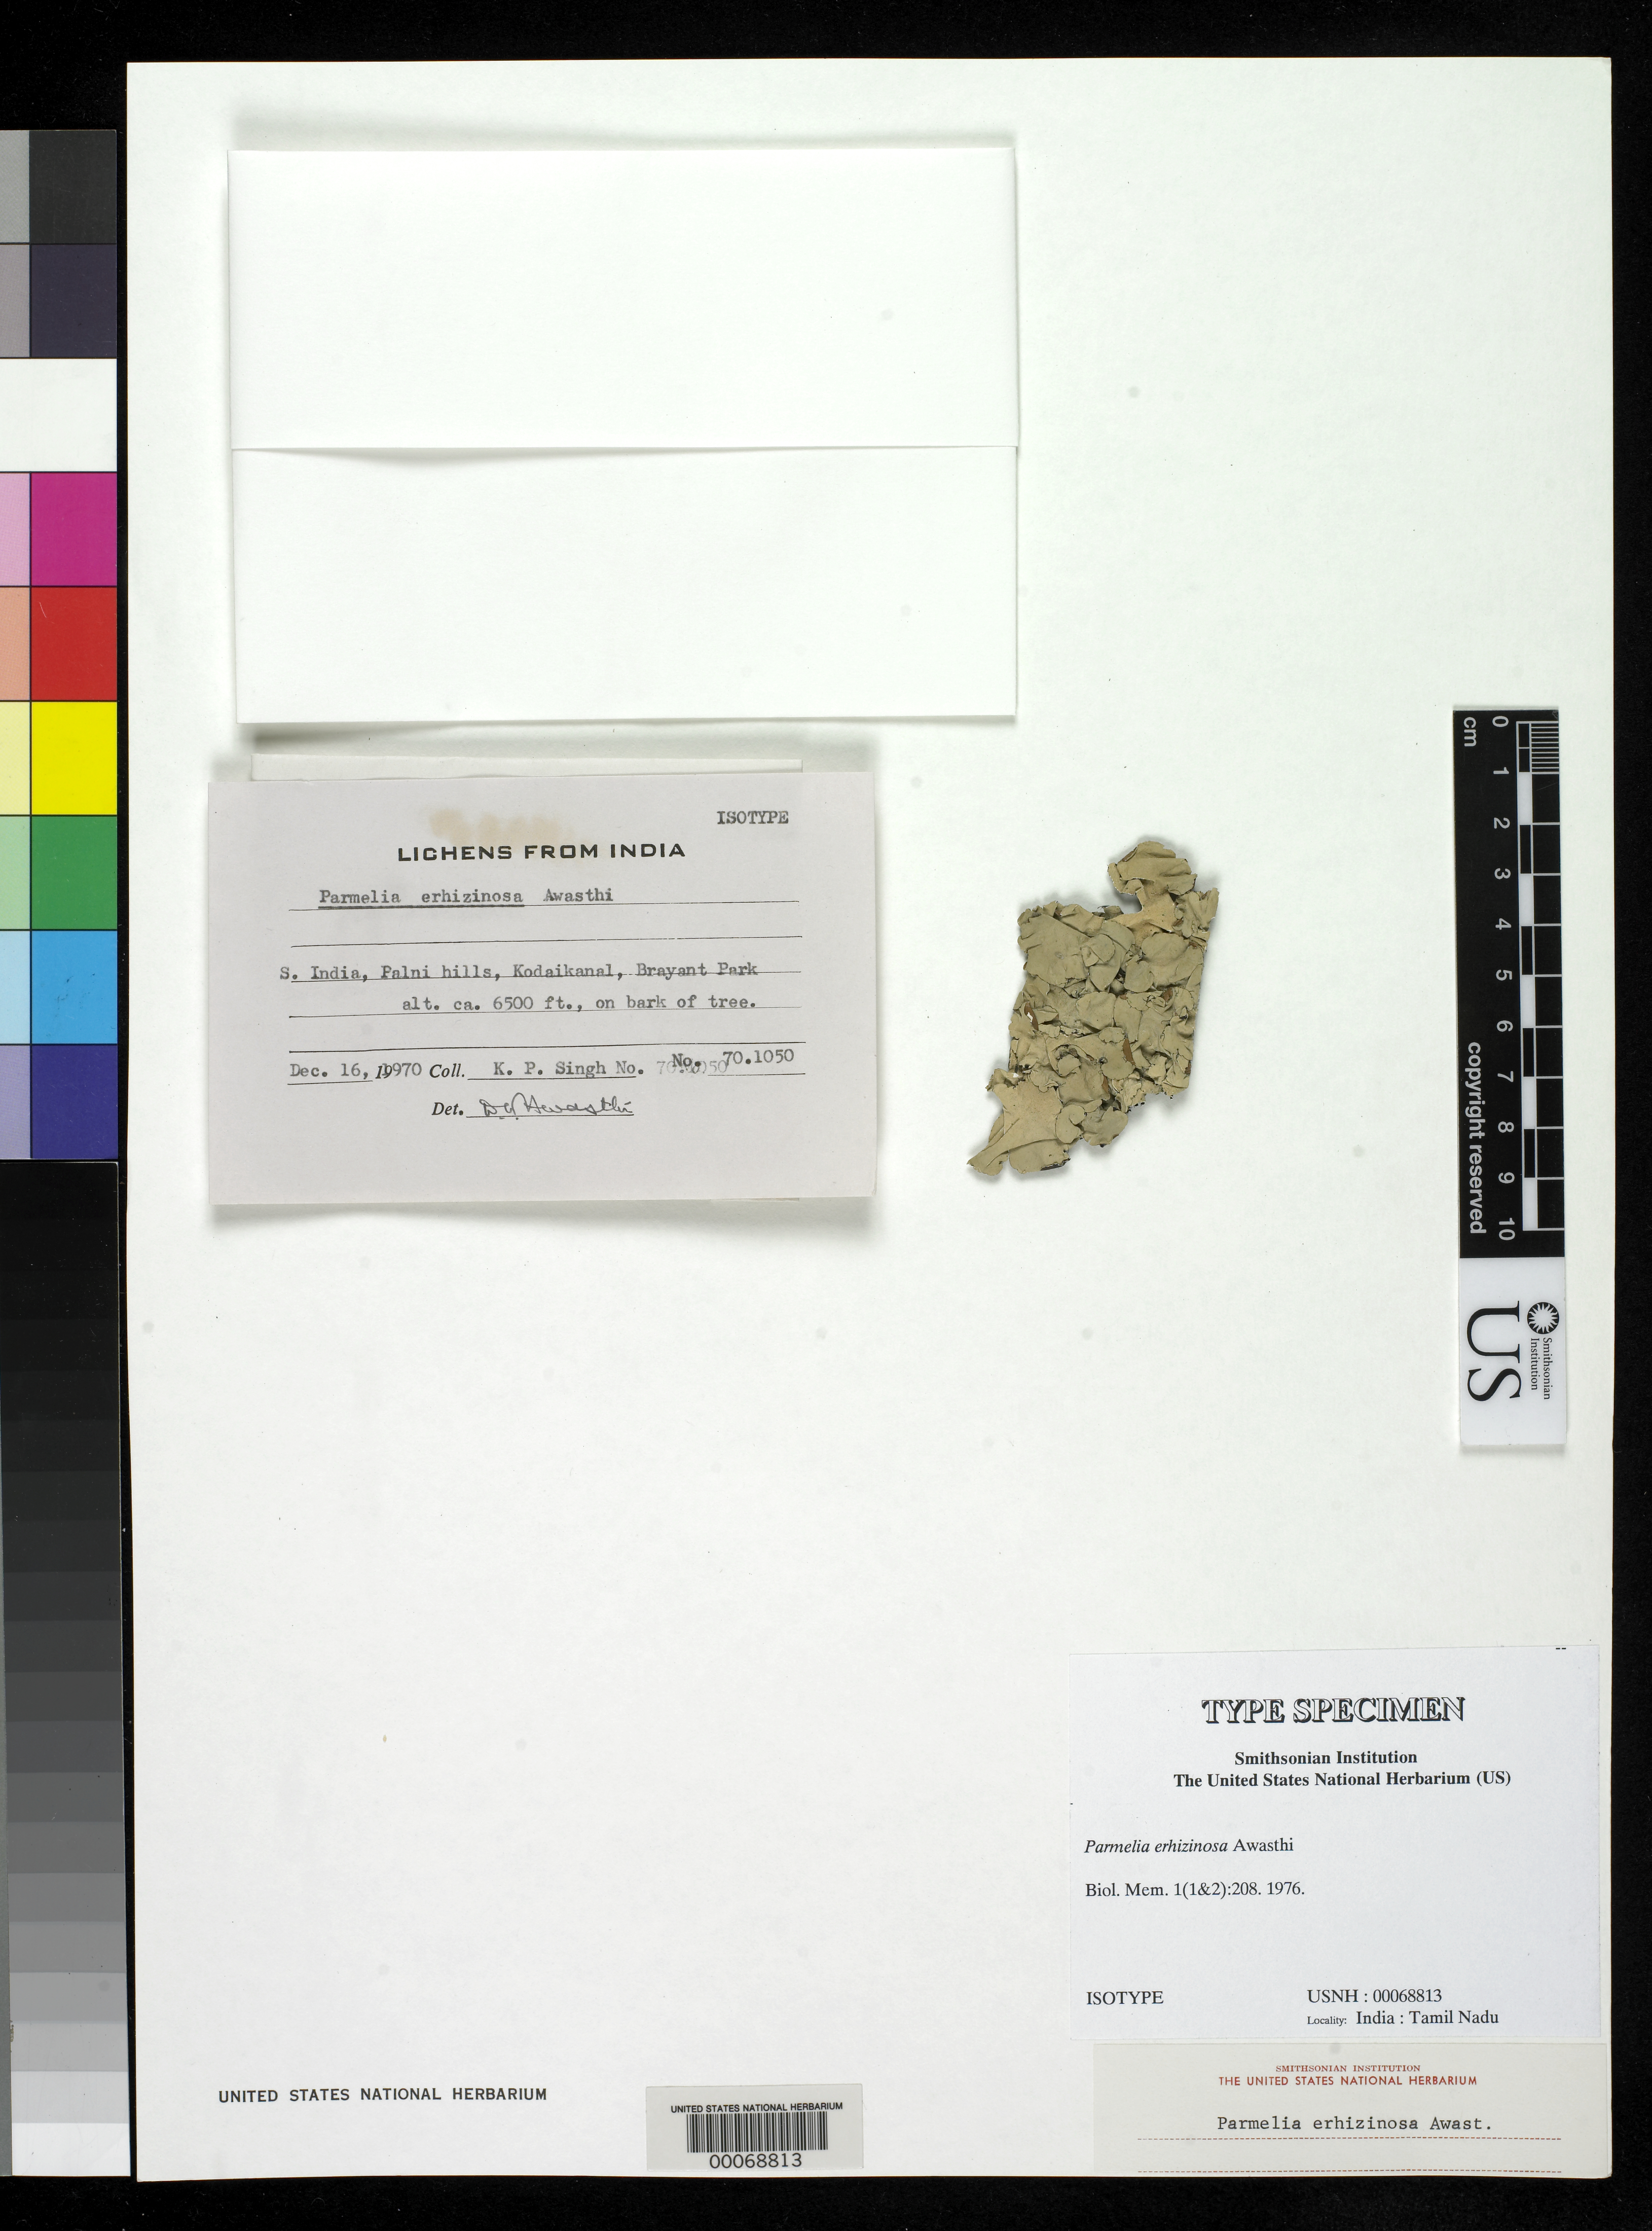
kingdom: Fungi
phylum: Ascomycota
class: Lecanoromycetes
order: Lecanorales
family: Parmeliaceae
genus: Parmelia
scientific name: Parmelia erhizinosa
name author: D.D. Awasthi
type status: Isotype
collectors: K. Singh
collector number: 701050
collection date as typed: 16 Dec 1970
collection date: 1970-12-16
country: India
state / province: Tamil Nadu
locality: Palni Hills, Kodaikanal, Bryant Park.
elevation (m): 1981